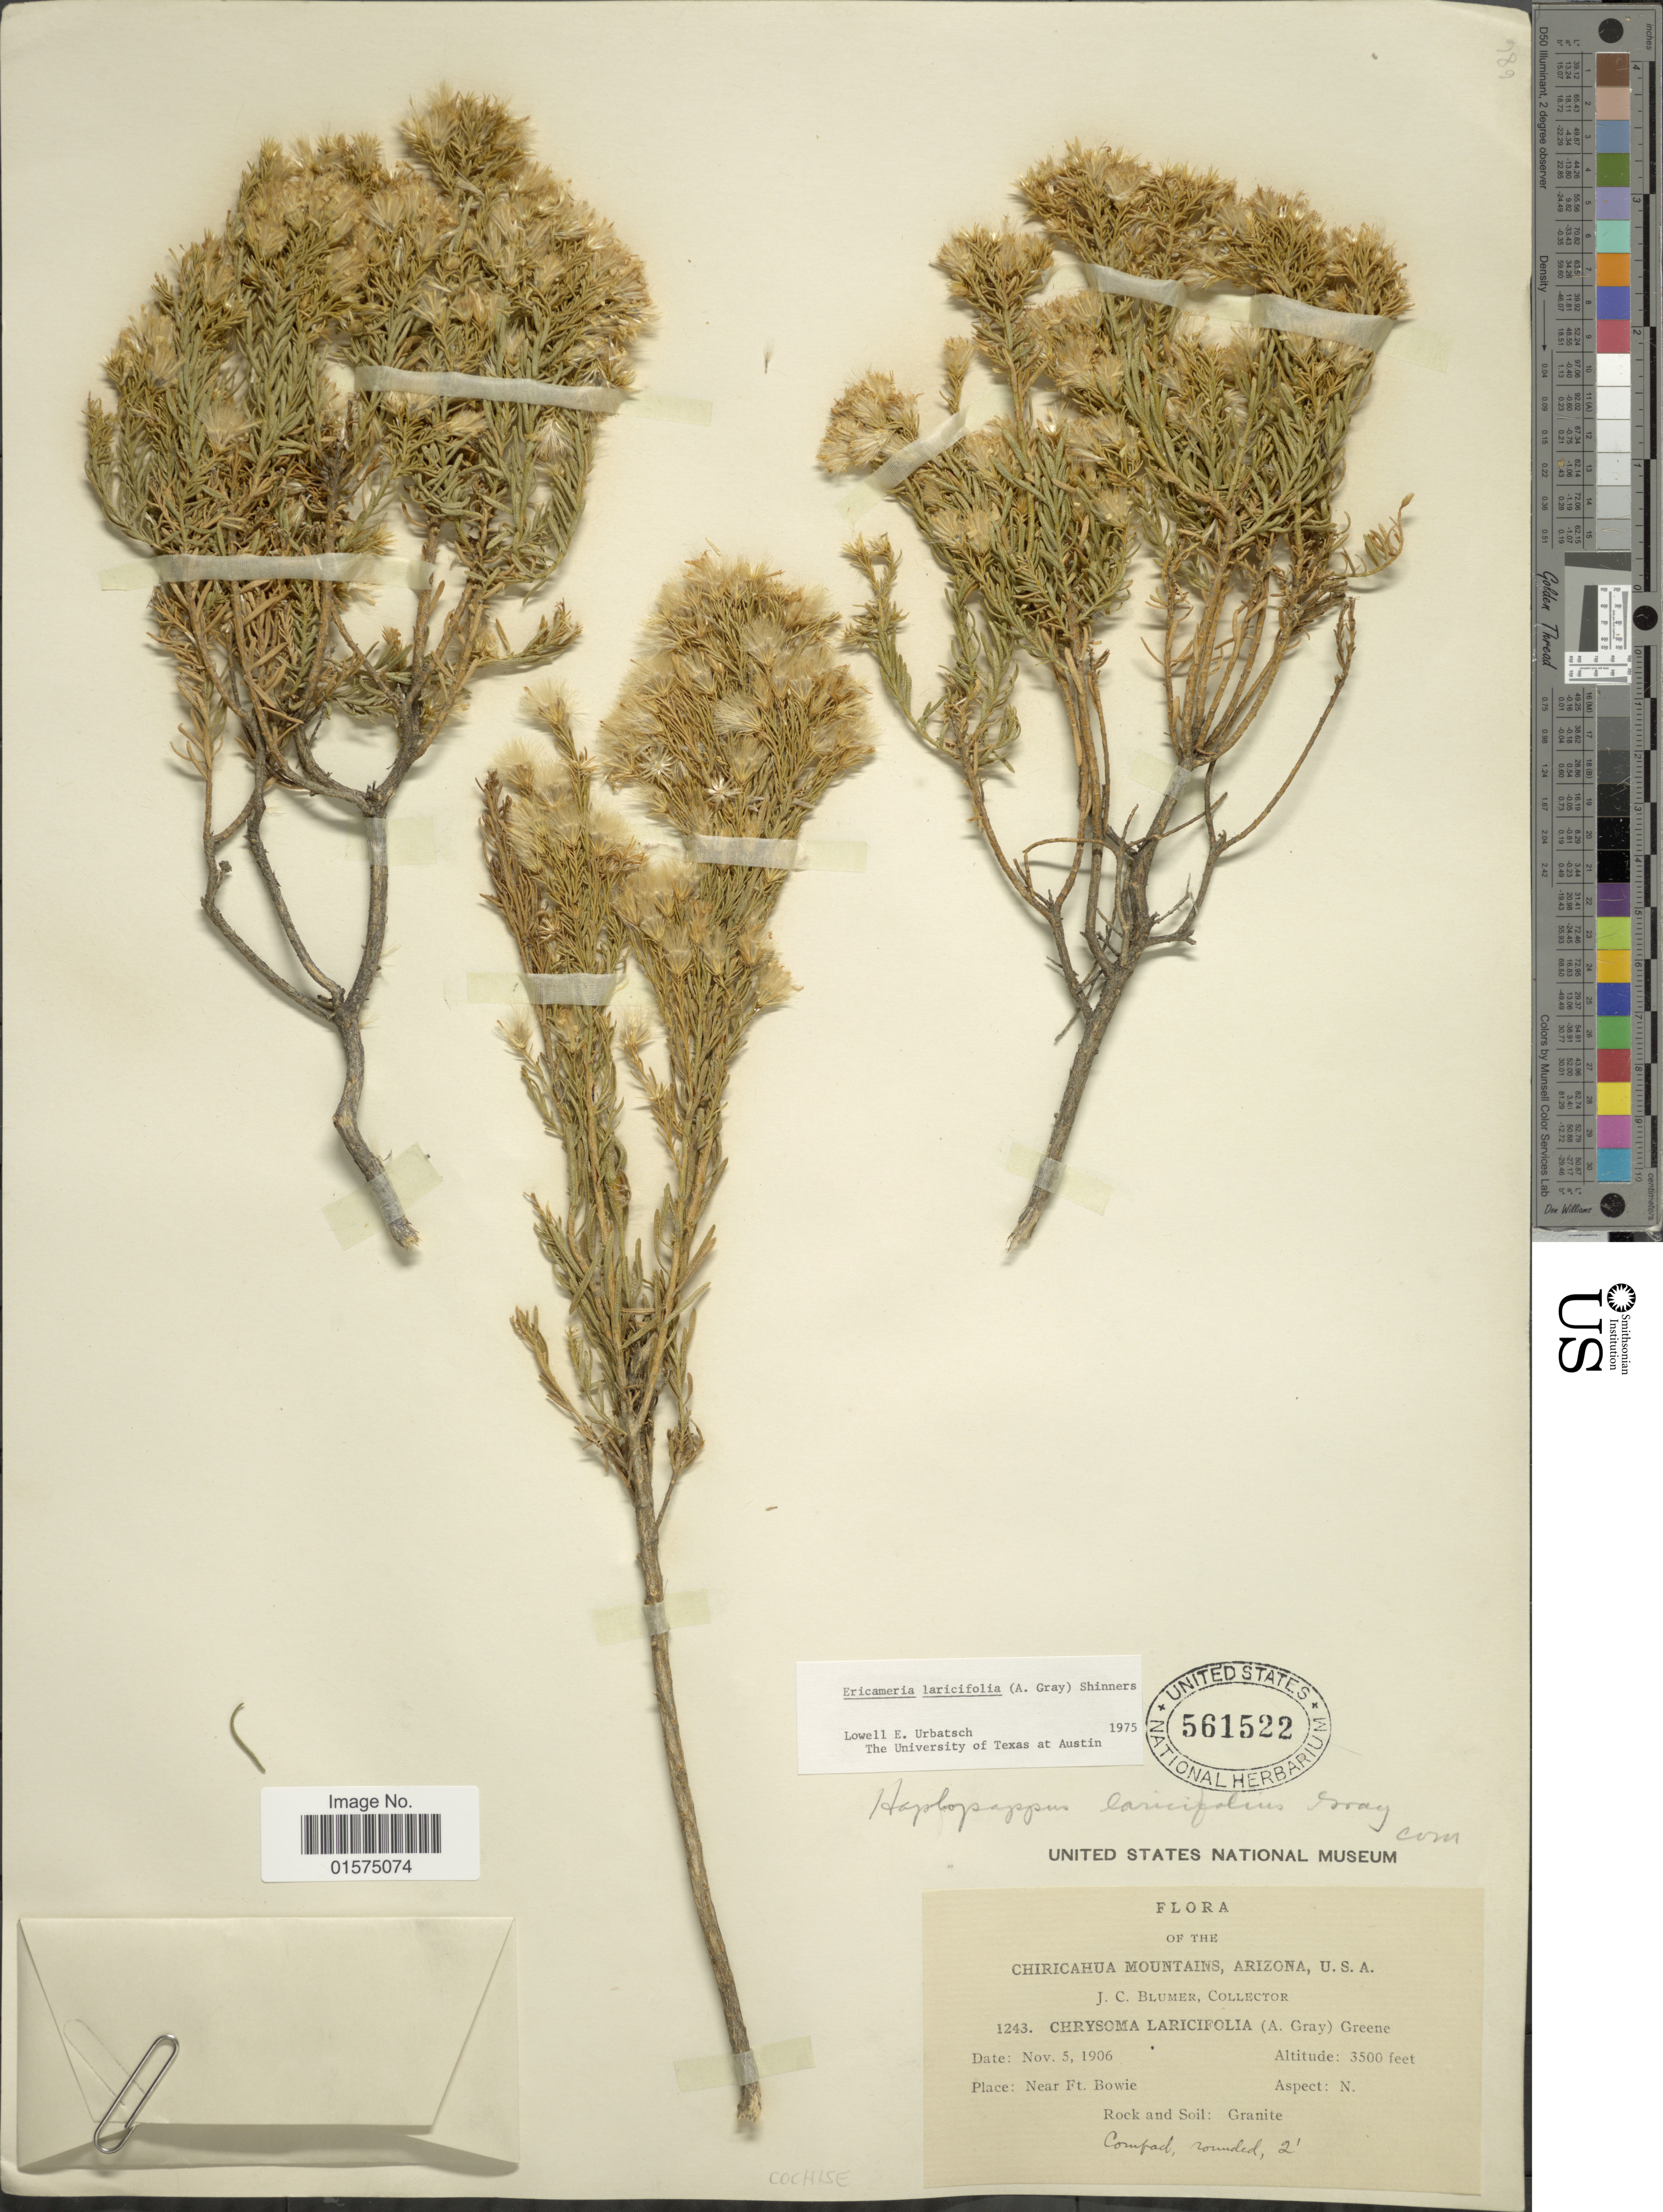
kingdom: Plantae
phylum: Tracheophyta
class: Magnoliopsida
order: Asterales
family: Asteraceae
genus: Ericameria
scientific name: Ericameria laricifolia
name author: (A. Gray) Shinners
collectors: J. C. Blumer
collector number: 1243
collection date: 1906-11-05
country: United States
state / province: Arizona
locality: Chiricahua Mountains, Near Ft. Bowie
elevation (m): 1067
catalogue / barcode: US 561522